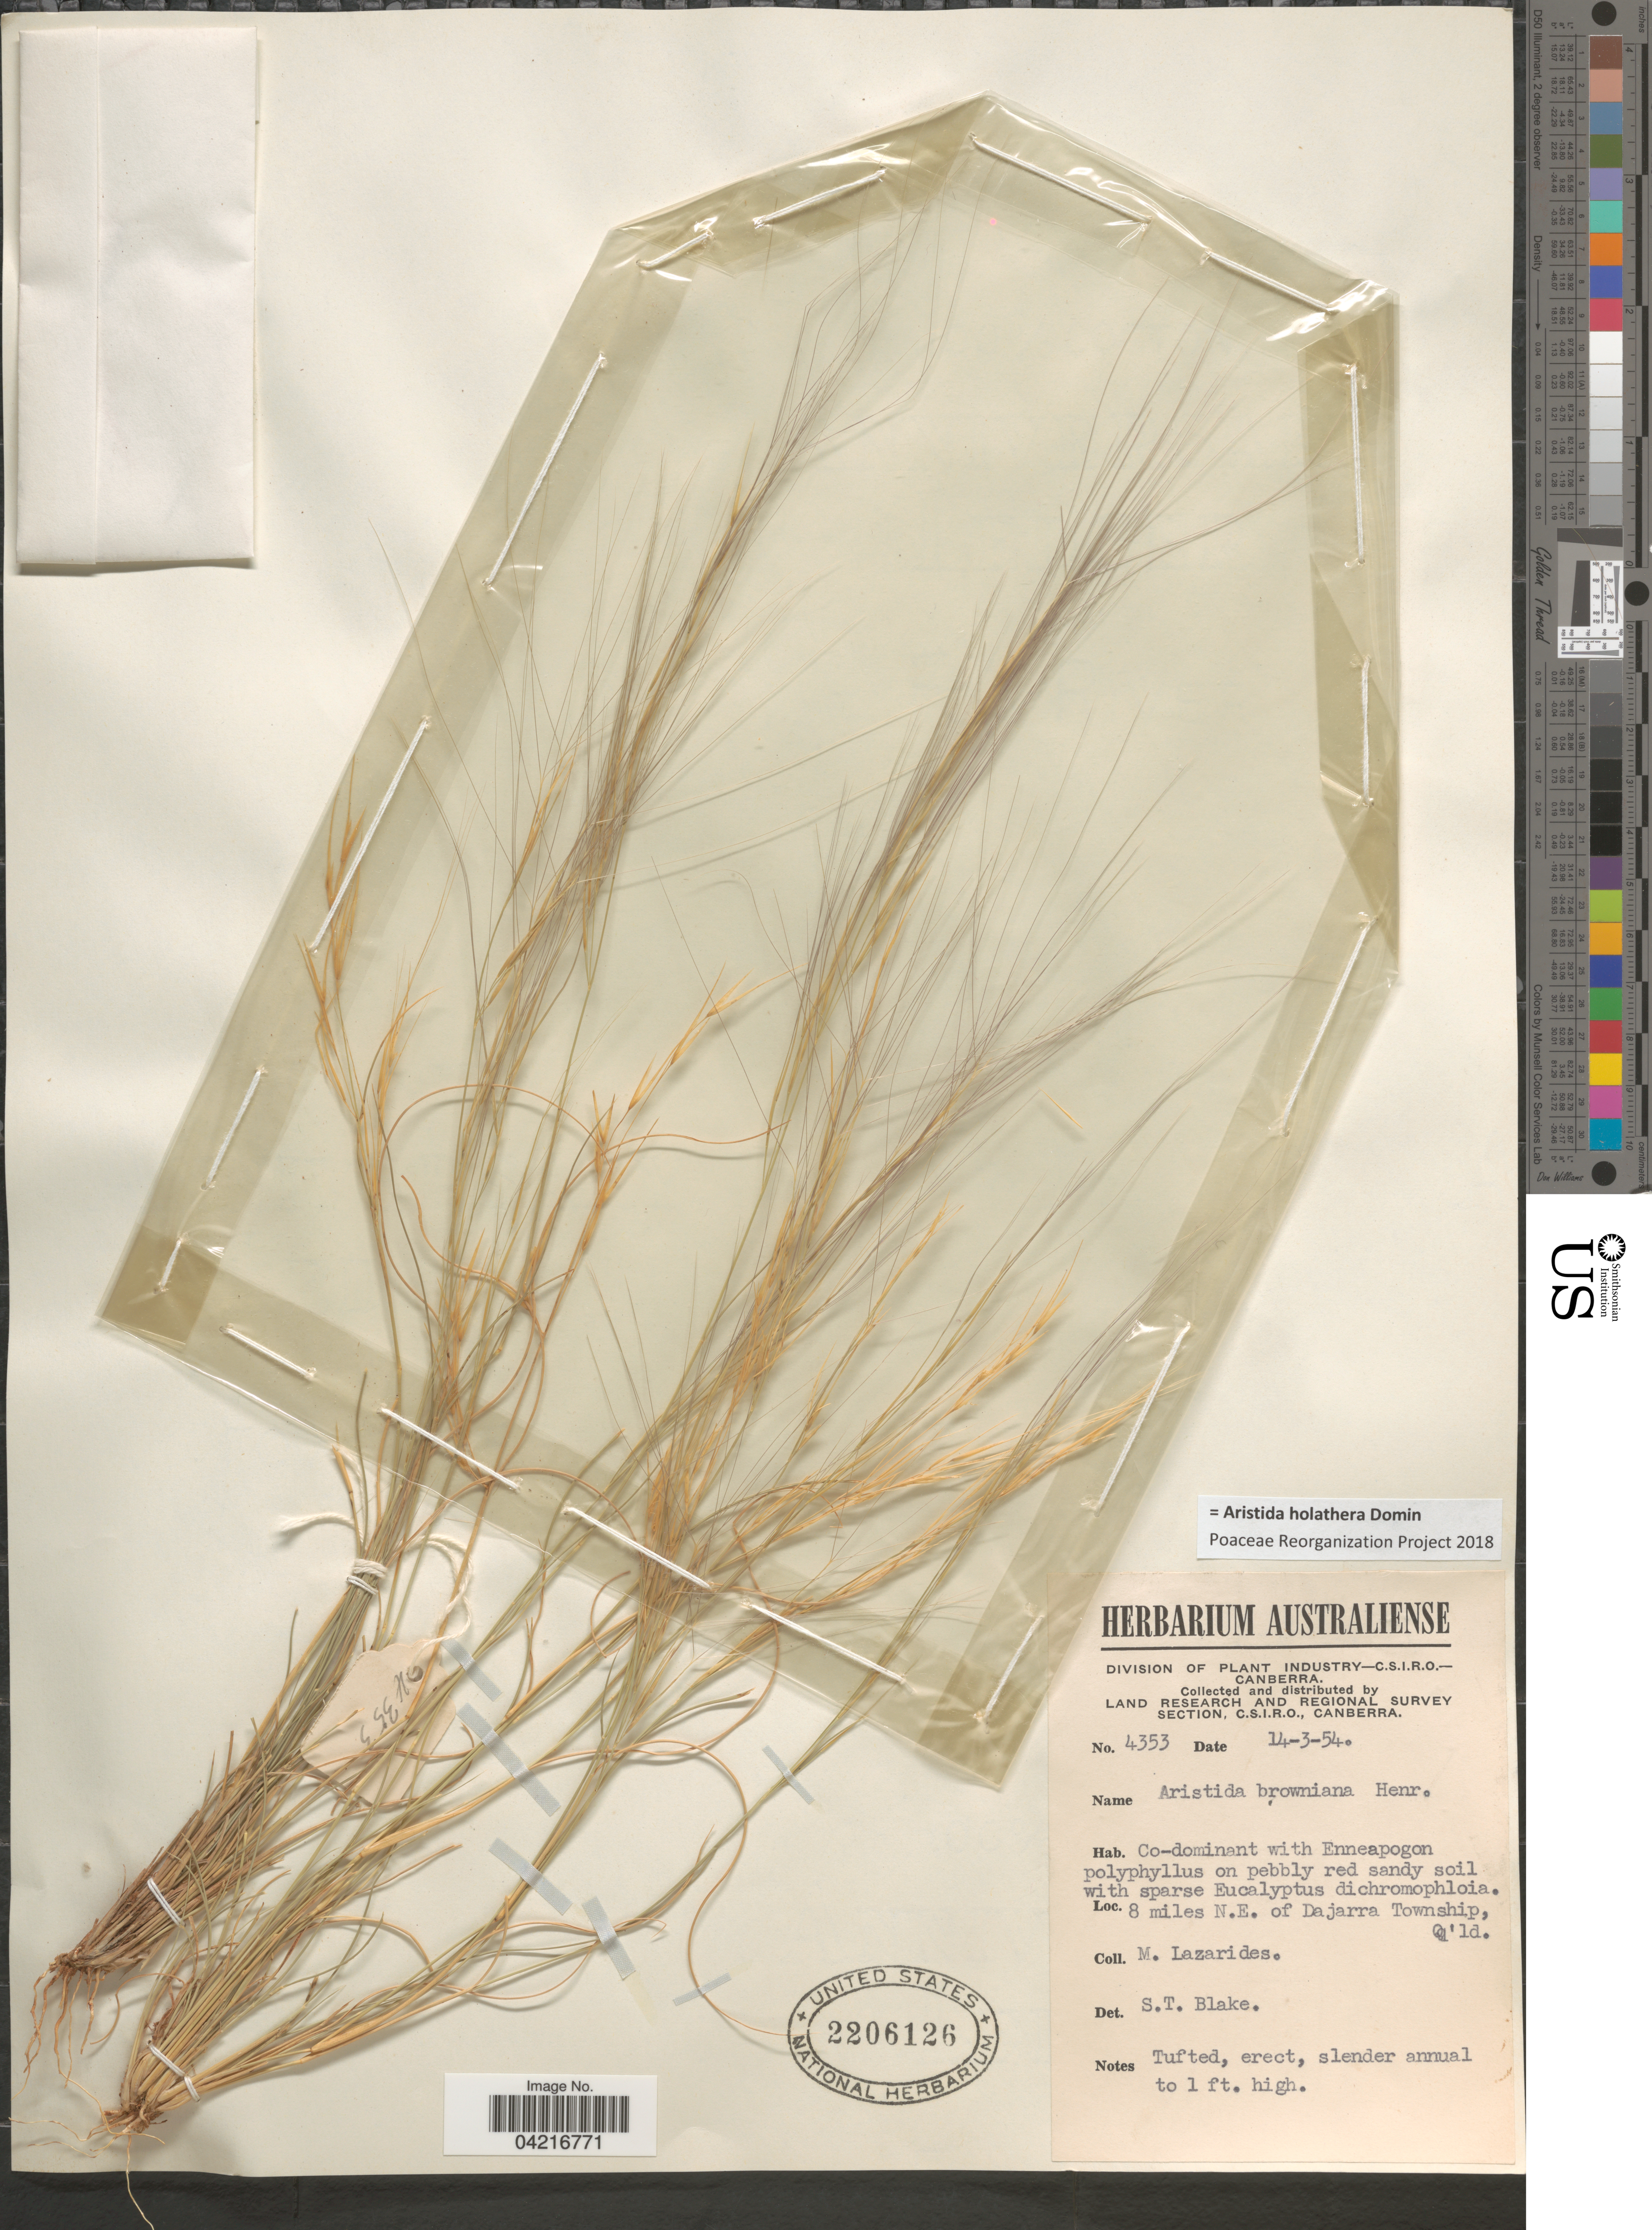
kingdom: Plantae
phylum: Tracheophyta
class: Liliopsida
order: Poales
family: Poaceae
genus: Aristida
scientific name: Aristida holathera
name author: Domin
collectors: M. Lazarides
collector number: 4353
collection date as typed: Transcribed d/m/y: 14/3/54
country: Australia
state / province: Queensland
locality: Land Research and Regional Survey Section, C.S.I.R.O. 8 miles N.E. of Dajarra Township, Q'ld.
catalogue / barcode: US 2206126